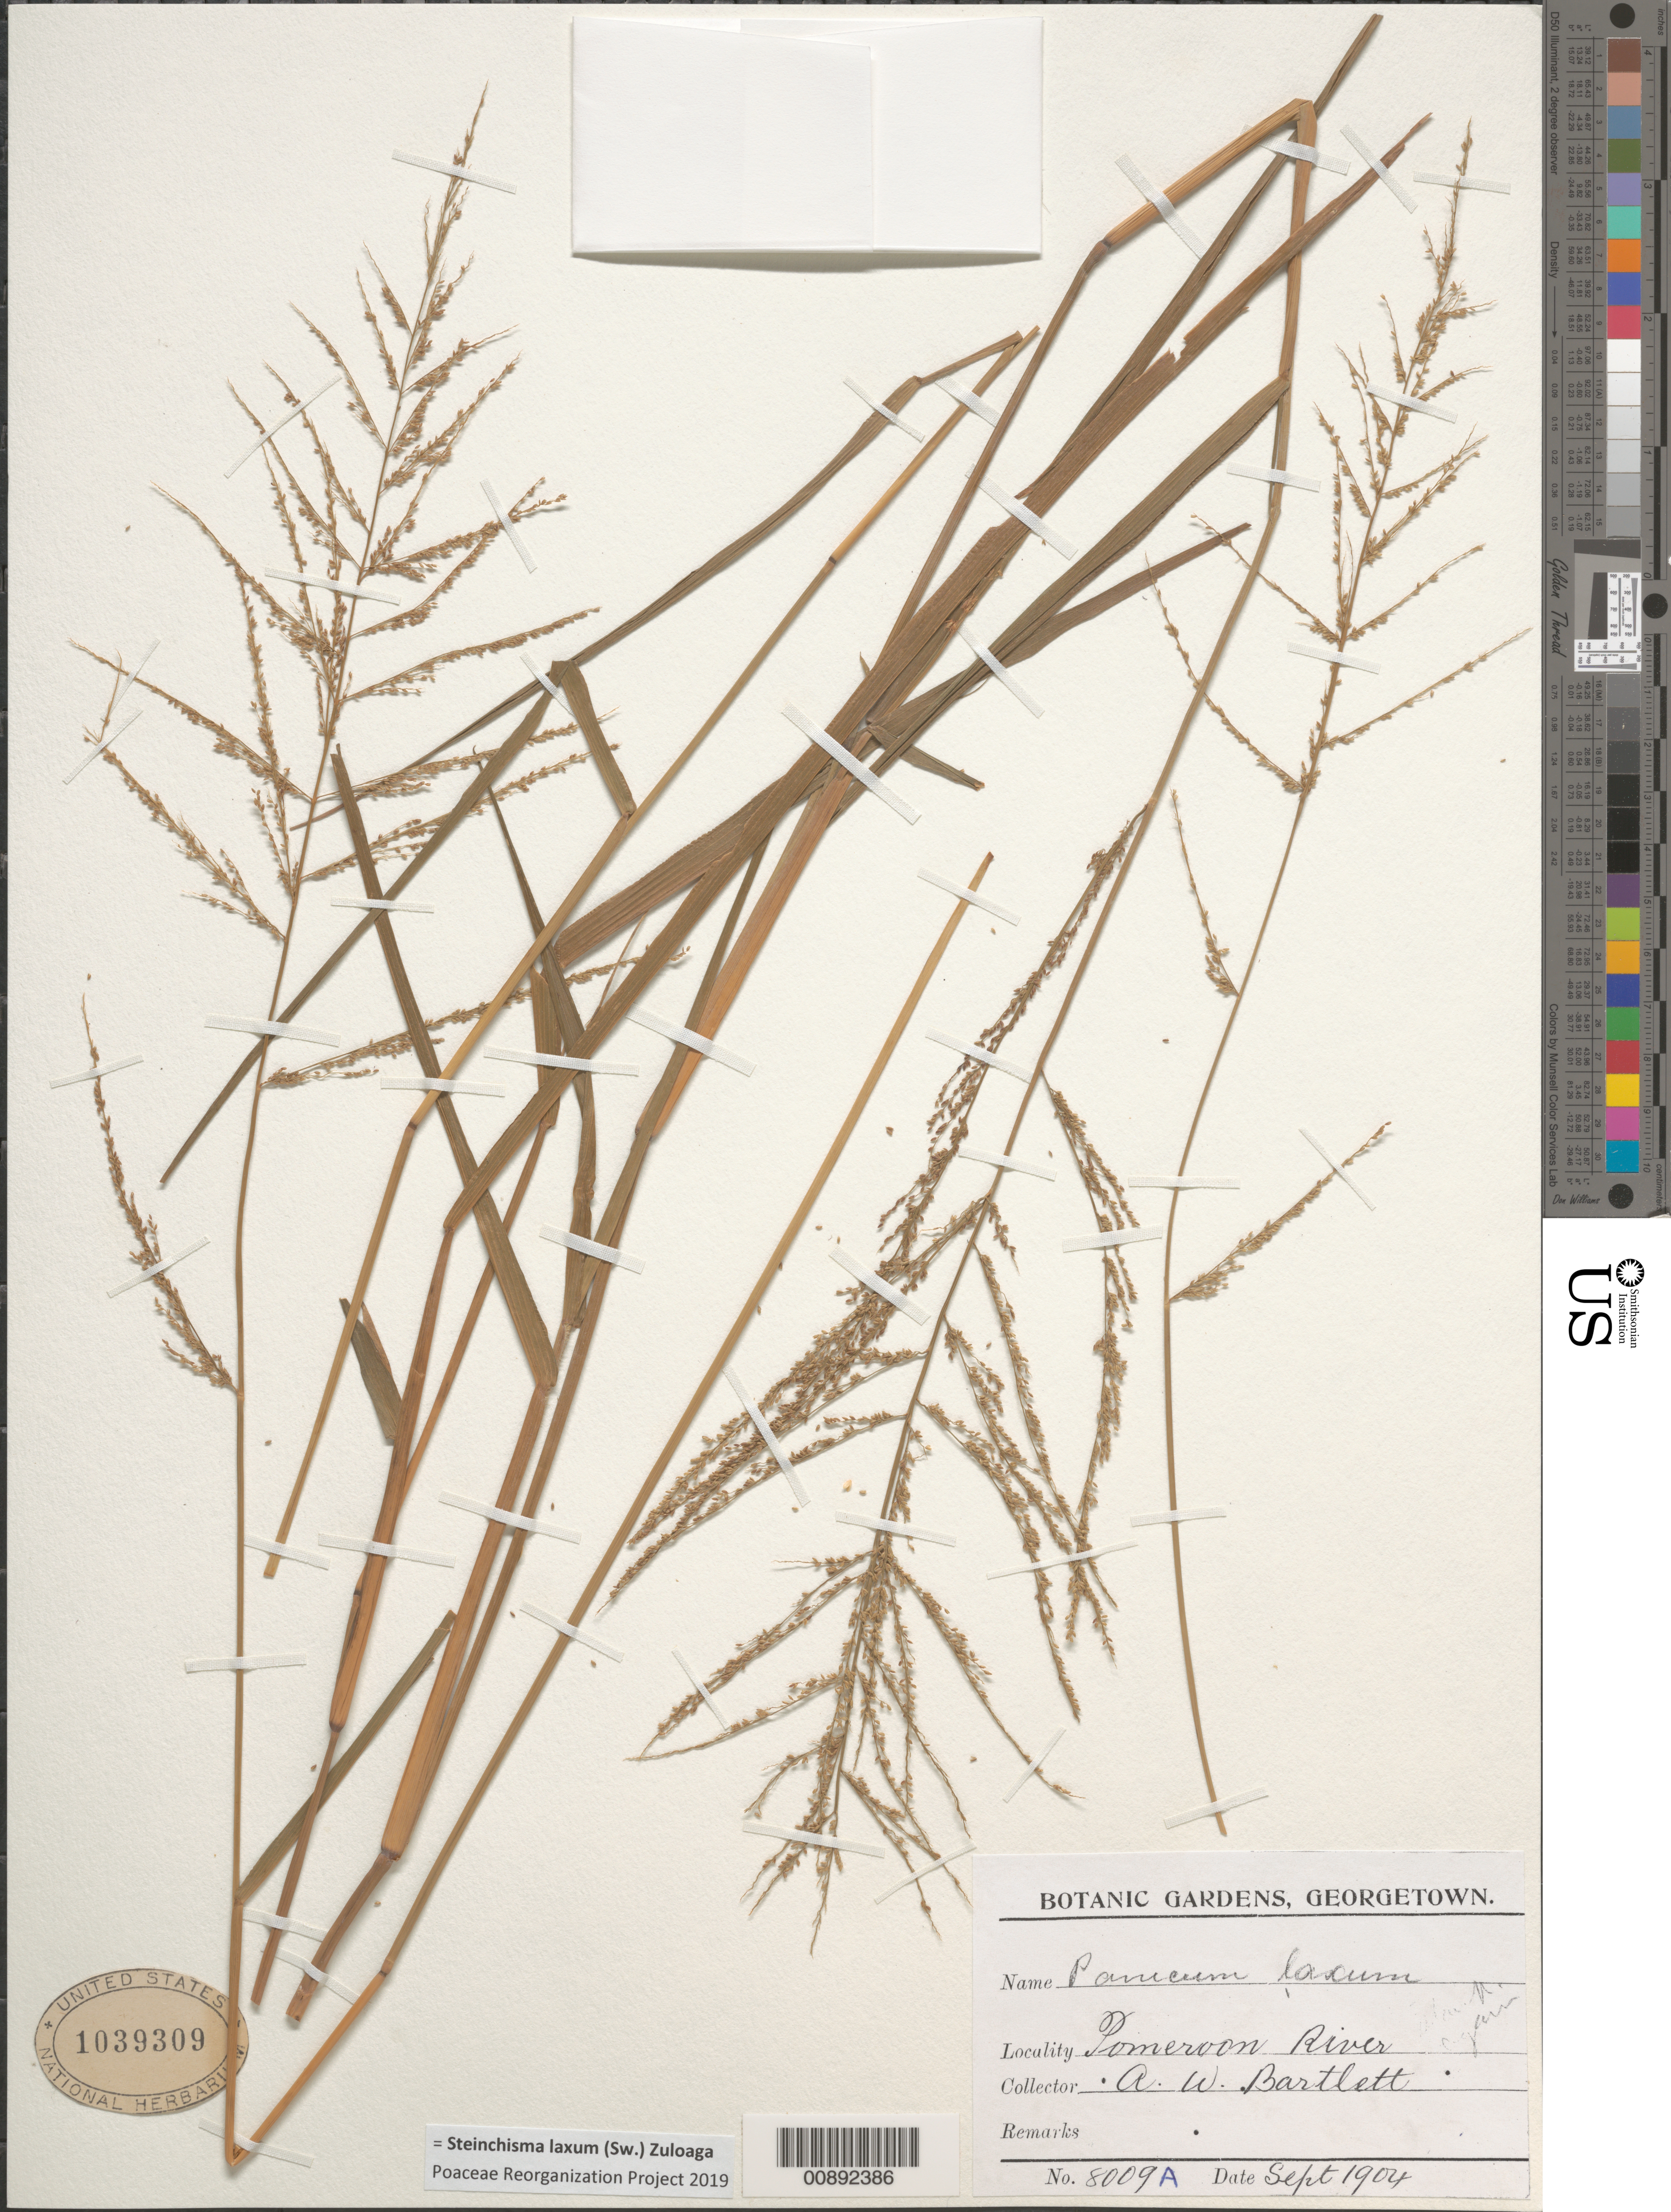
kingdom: Plantae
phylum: Tracheophyta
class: Liliopsida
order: Poales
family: Poaceae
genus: Panicum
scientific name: Panicum laxum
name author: Sw.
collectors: A. W. Bartlett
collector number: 8009 A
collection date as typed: Sep-04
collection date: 2004-09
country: Guyana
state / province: Pomeroon-Supenaam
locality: Pomeroon R.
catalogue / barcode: US 1039309